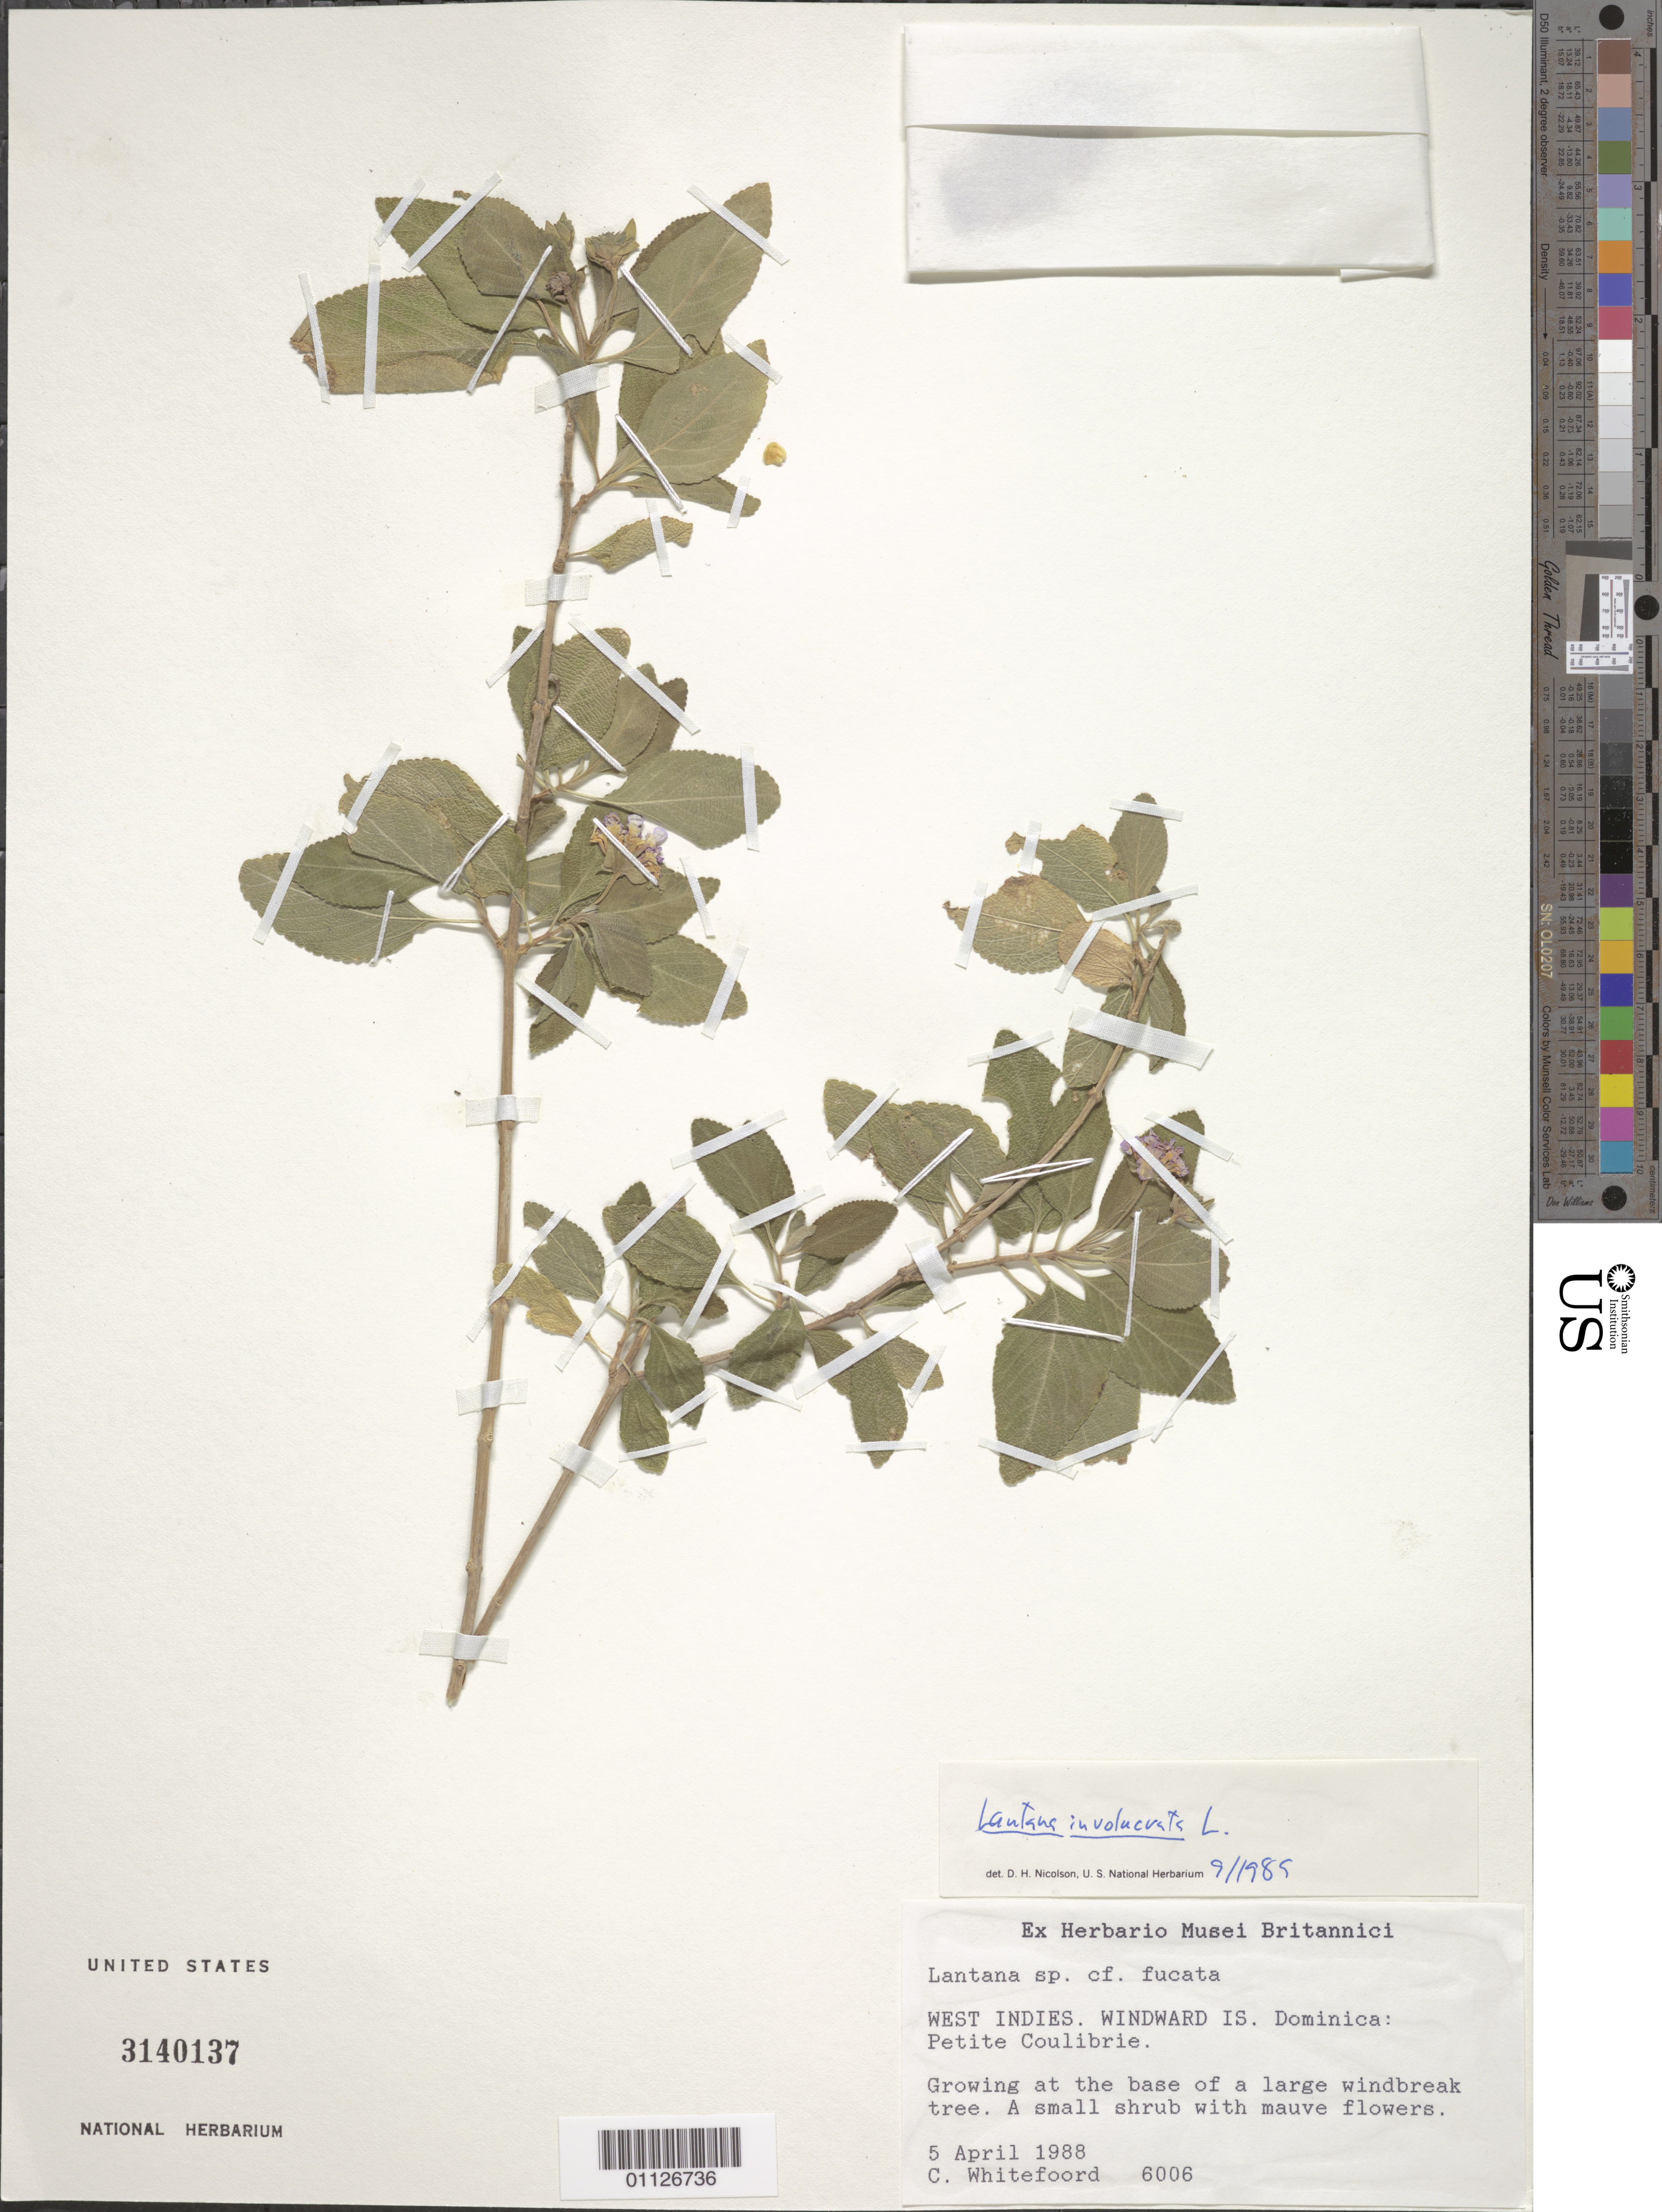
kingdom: Plantae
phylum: Tracheophyta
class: Magnoliopsida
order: Lamiales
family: Verbenaceae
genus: Lantana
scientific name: Lantana involucrata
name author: L.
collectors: C. Whitefoord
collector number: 6006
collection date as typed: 05 Apr 1988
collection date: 1988-04-05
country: Dominica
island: Dominica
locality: Windward Island dominica: Petite Coulibrie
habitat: growing at the base of a large windbreak tree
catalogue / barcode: US 3140137